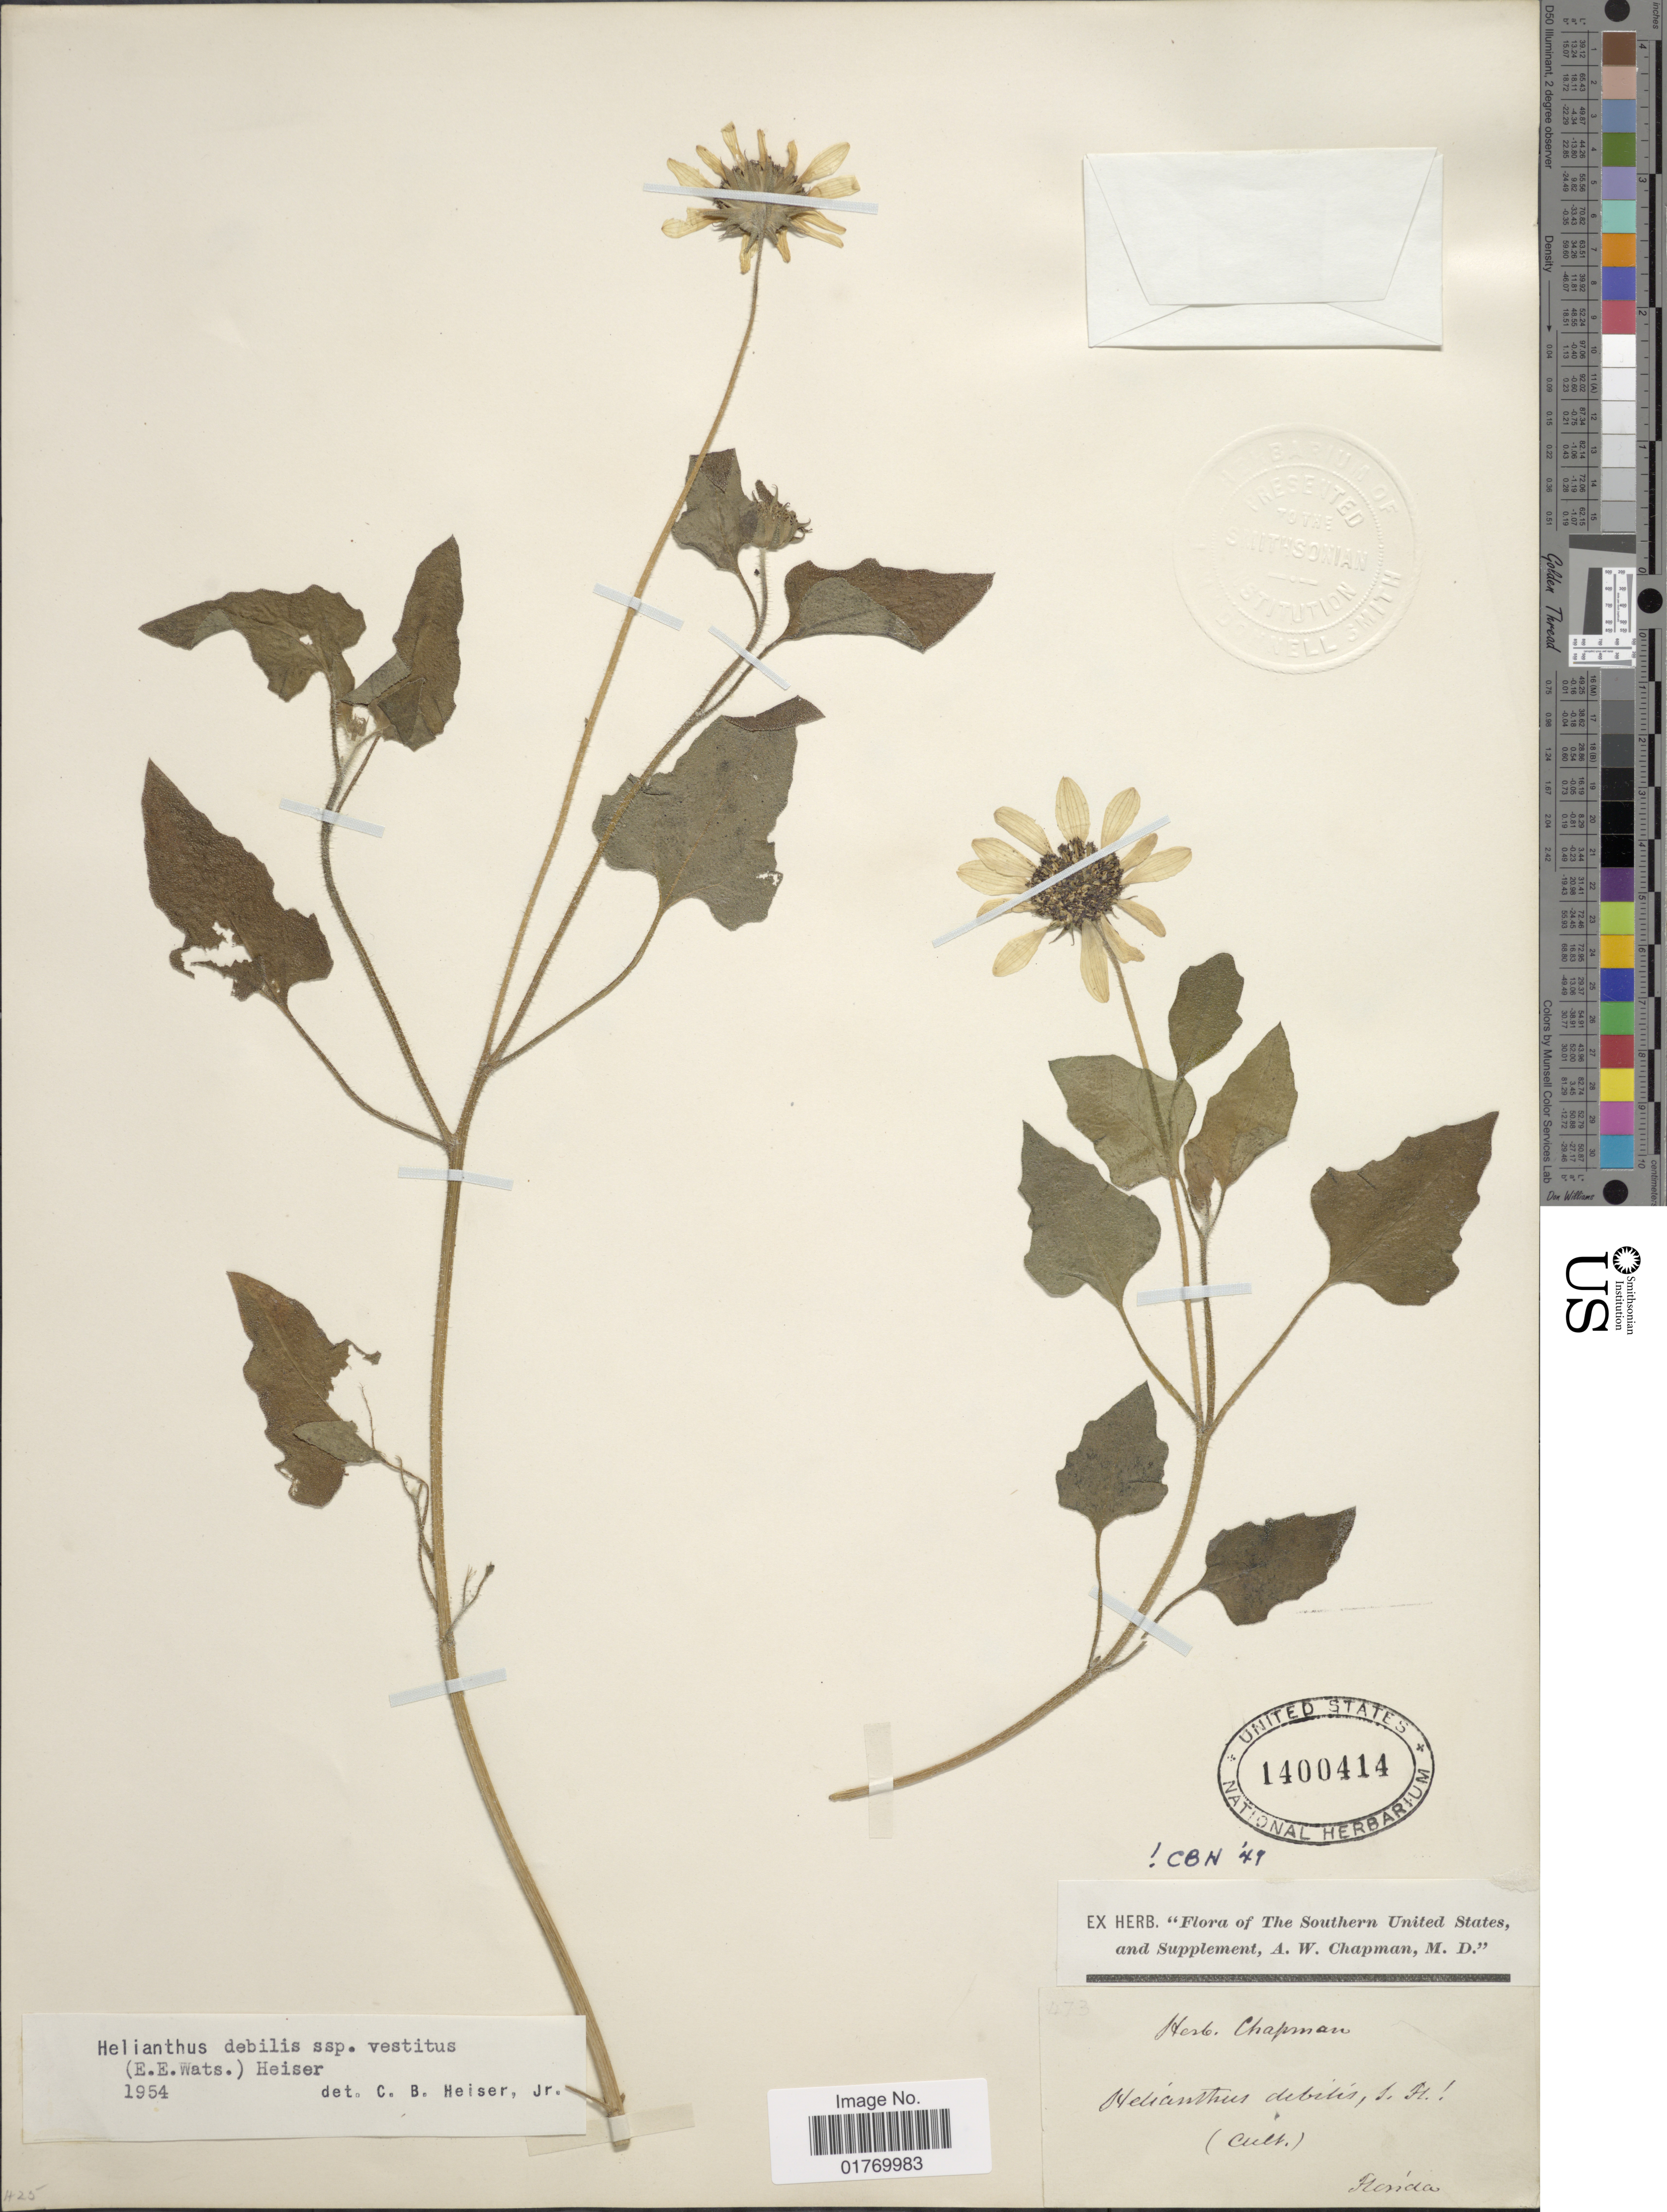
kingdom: Plantae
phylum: Tracheophyta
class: Magnoliopsida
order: Asterales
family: Asteraceae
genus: Helianthus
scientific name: Helianthus debilis subsp. vestitus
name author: Heiser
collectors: A. W. Chapman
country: United States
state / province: Florida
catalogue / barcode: US 1400414